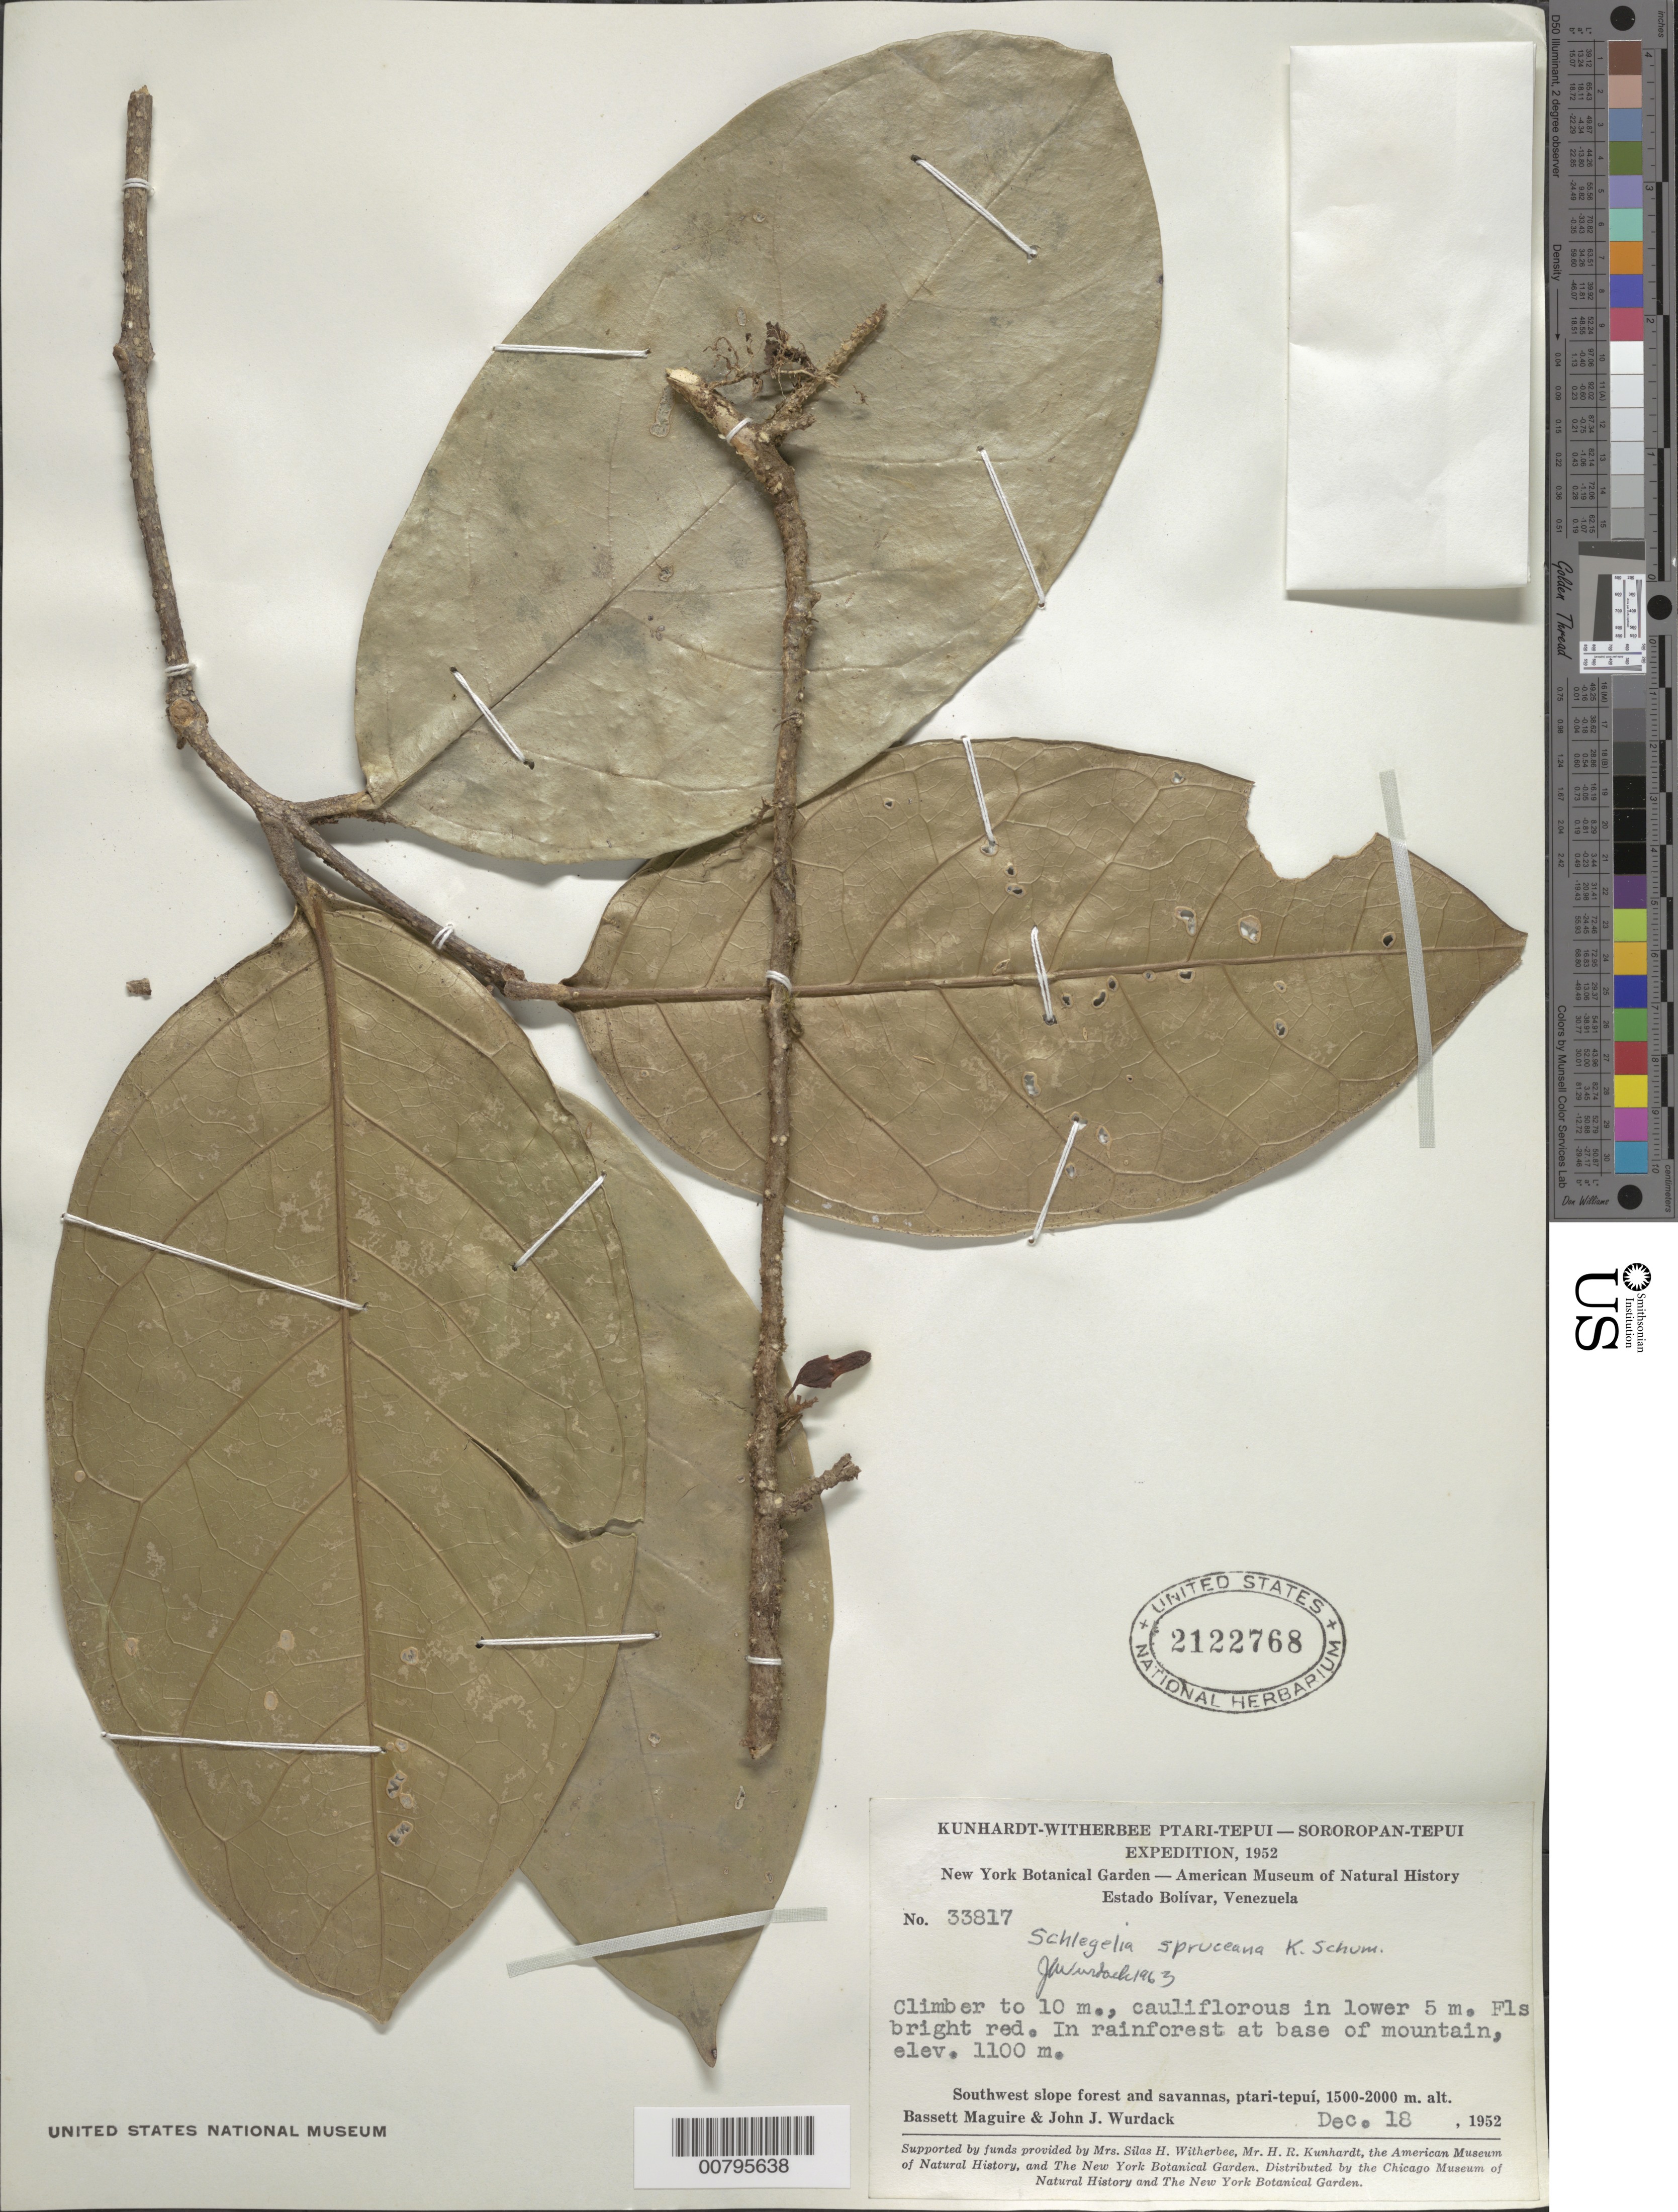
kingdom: Plantae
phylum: Tracheophyta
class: Magnoliopsida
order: Lamiales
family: Schlegeliaceae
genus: Schlegelia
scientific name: Schlegelia spruceana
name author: Bureau & K. Schum.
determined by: Wurdack, John J., (US), US (UNITED STATES)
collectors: B. Maguire & J. J. Wurdack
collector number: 33817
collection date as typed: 18-Dec-52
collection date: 1952-12-18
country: Venezuela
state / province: Bolívar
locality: Ptari-tepuí, southwest slopes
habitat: Rainforest at base of mountain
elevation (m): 1100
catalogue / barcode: US 2122768